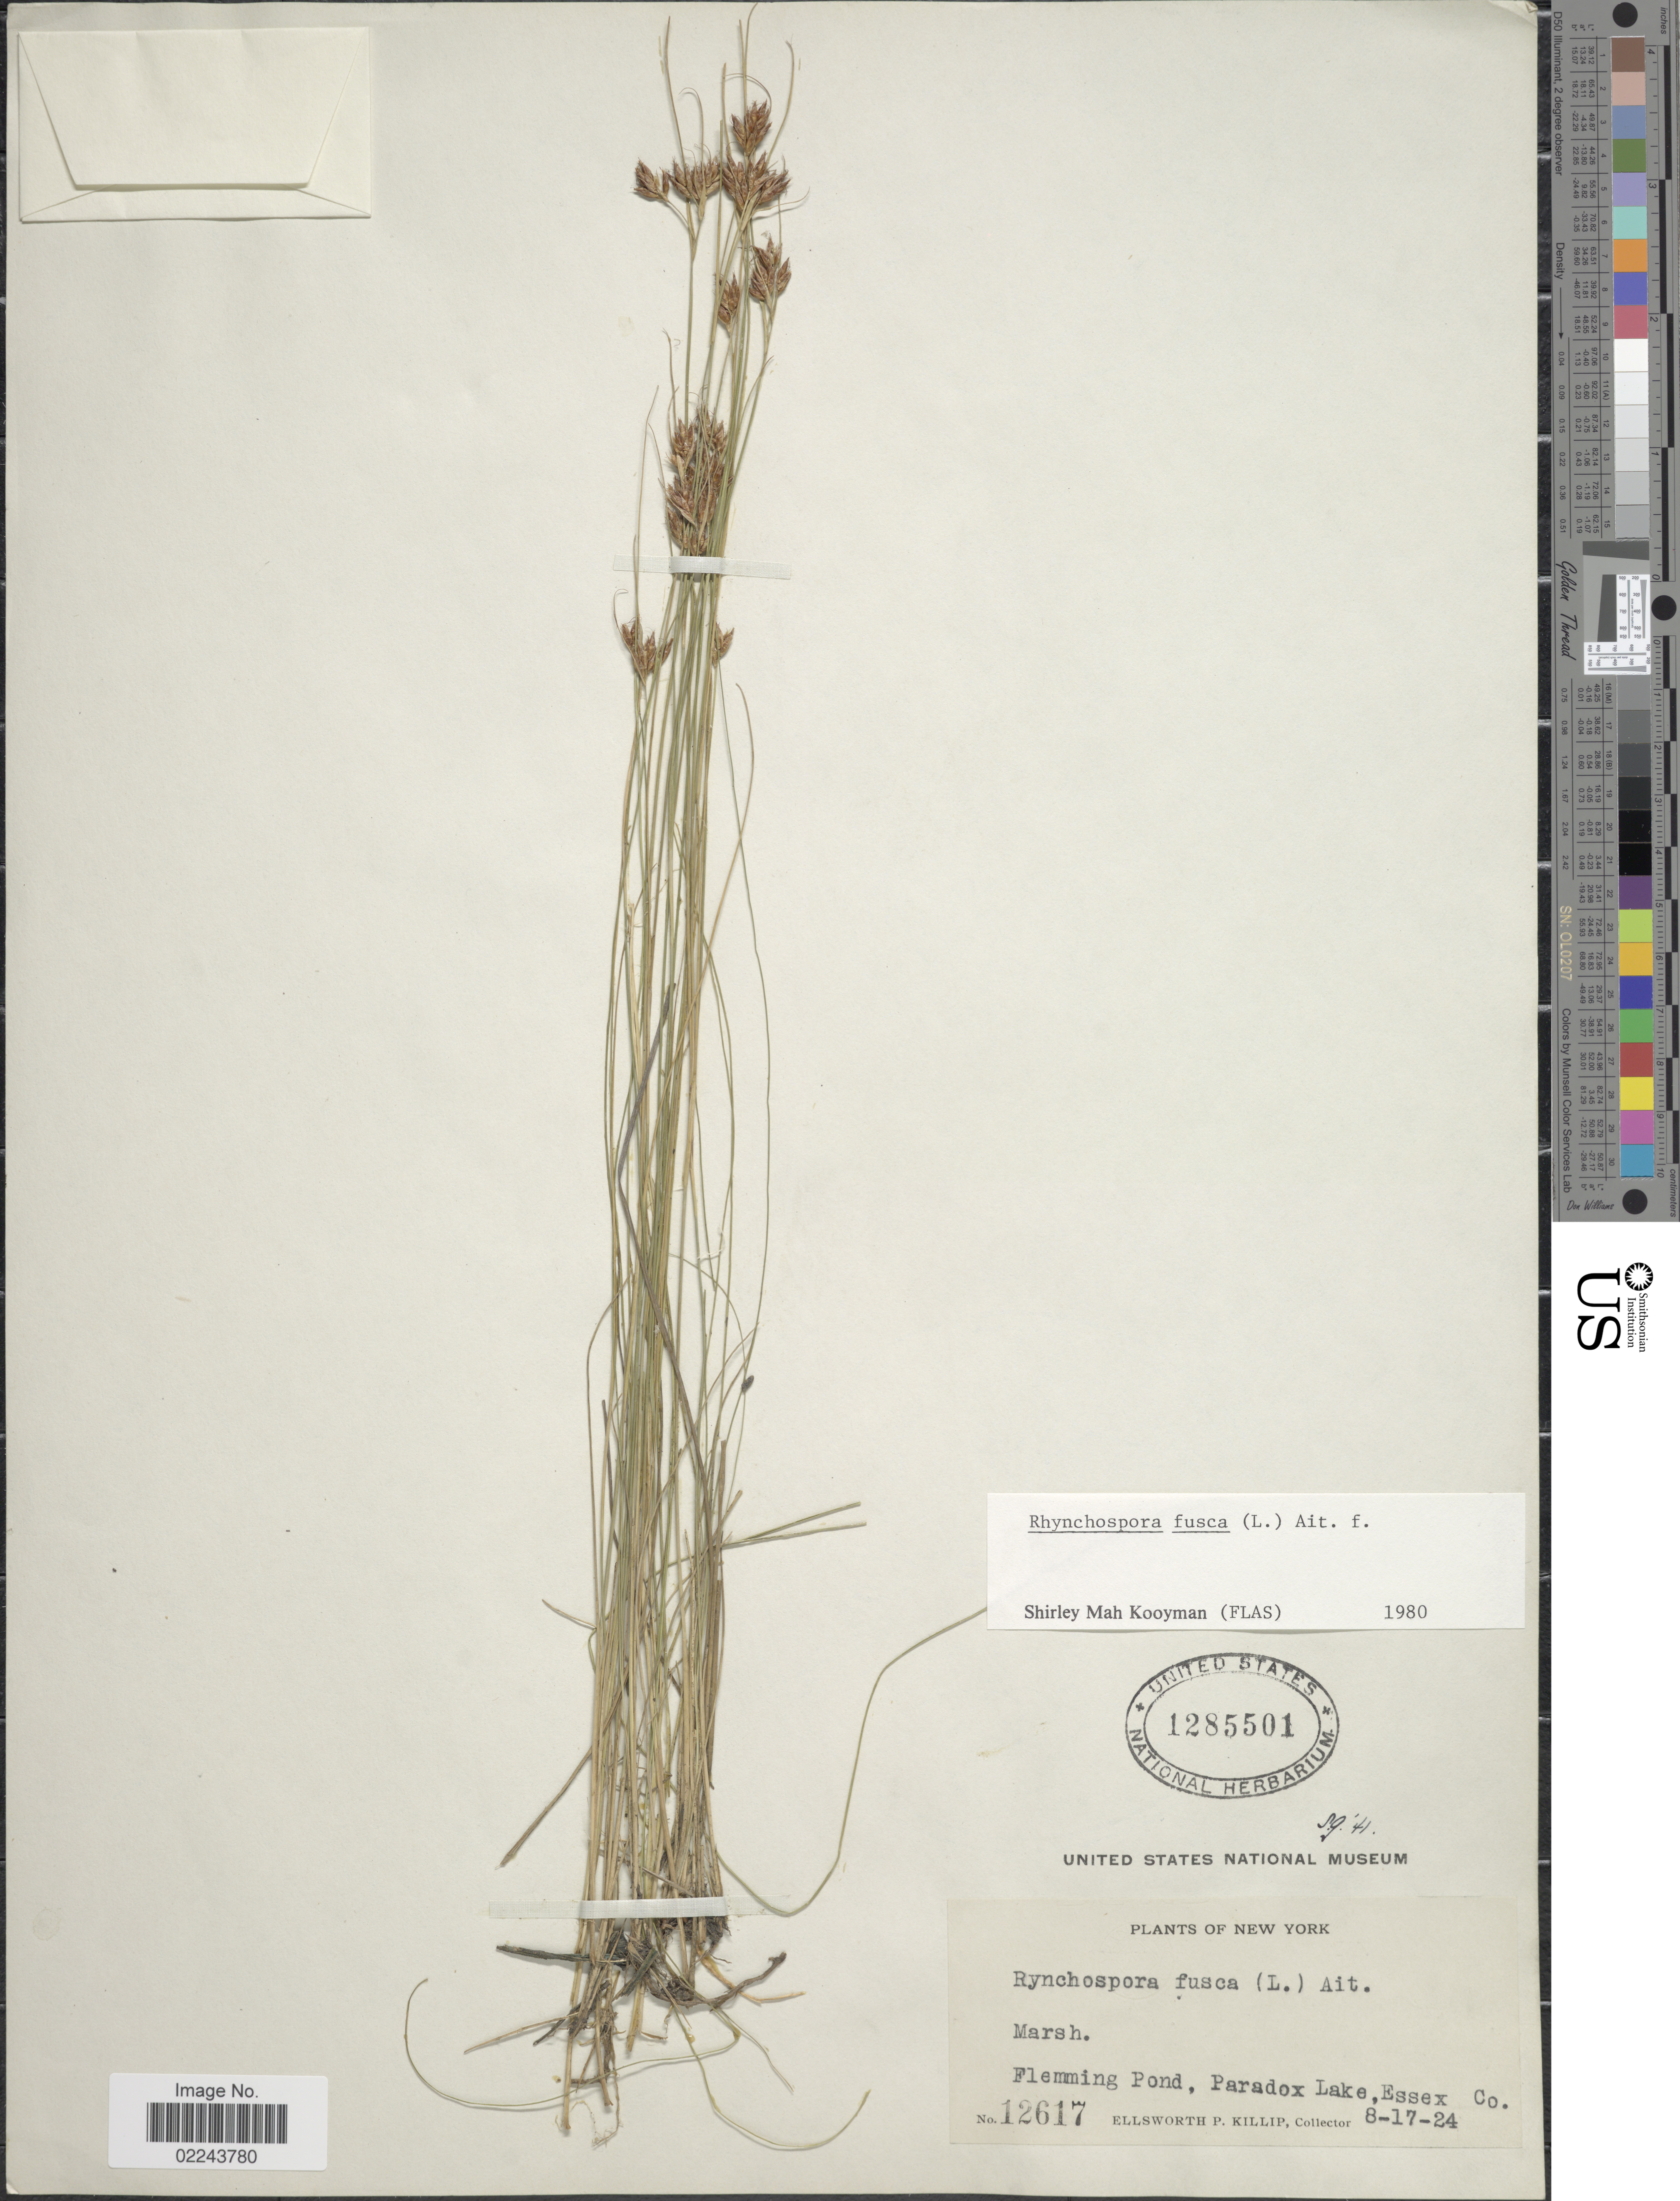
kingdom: Plantae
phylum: Tracheophyta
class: Liliopsida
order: Poales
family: Cyperaceae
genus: Rhynchospora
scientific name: Rhynchospora fusca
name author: (L.) W.T. Aiton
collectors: E. P. Killip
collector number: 12617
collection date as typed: Transcribed d/m/y: 17/8/24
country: United States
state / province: New York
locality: Flemming Pond, Paradox Lake, Essex Co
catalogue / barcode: US 1285501